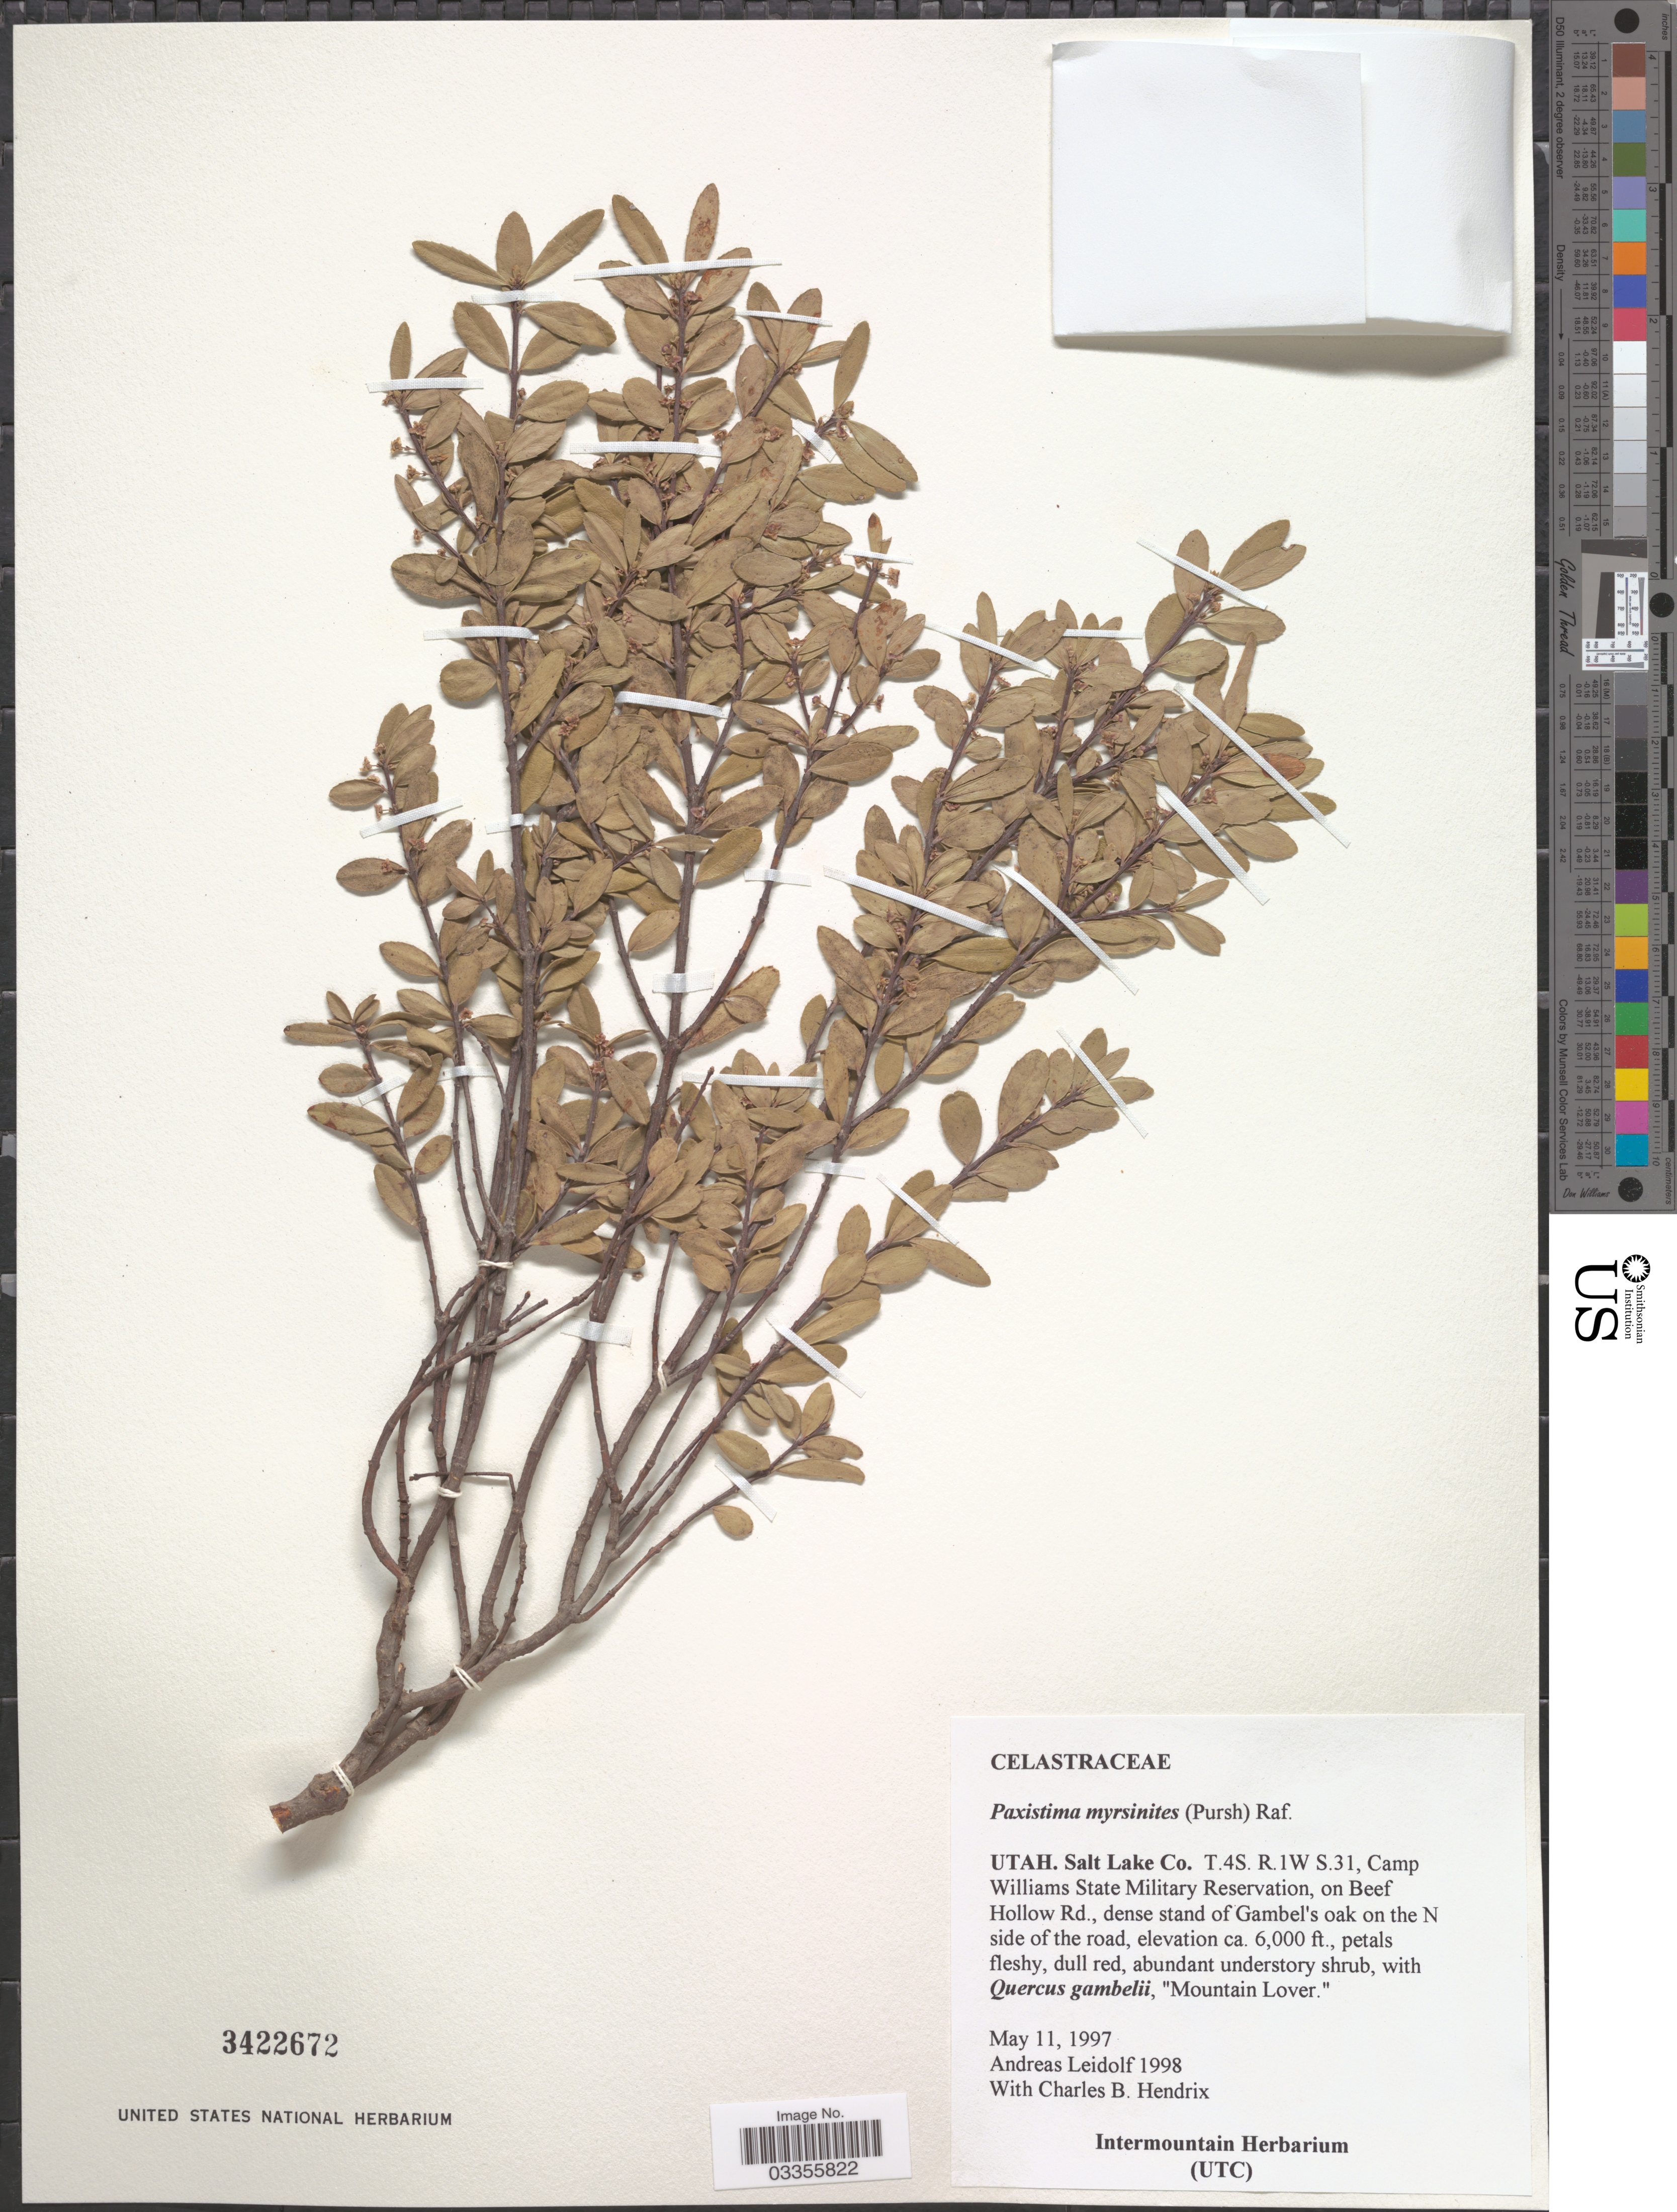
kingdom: Plantae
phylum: Tracheophyta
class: Magnoliopsida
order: Celastrales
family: Celastraceae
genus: Paxistima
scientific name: Paxistima myrsinites subsp. myrsinites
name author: (Pursh) Raf.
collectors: A. Leidolf & C. Hendrix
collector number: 1998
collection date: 1997-05-11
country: United States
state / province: Utah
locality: Salt Lake Co. T.4S. R.1W S.31, Camp Williams State Military Reservation, on Beef Hollow Rd., dense stand of Gambel's oak on the N side of the road.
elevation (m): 1829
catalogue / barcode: US 3422672